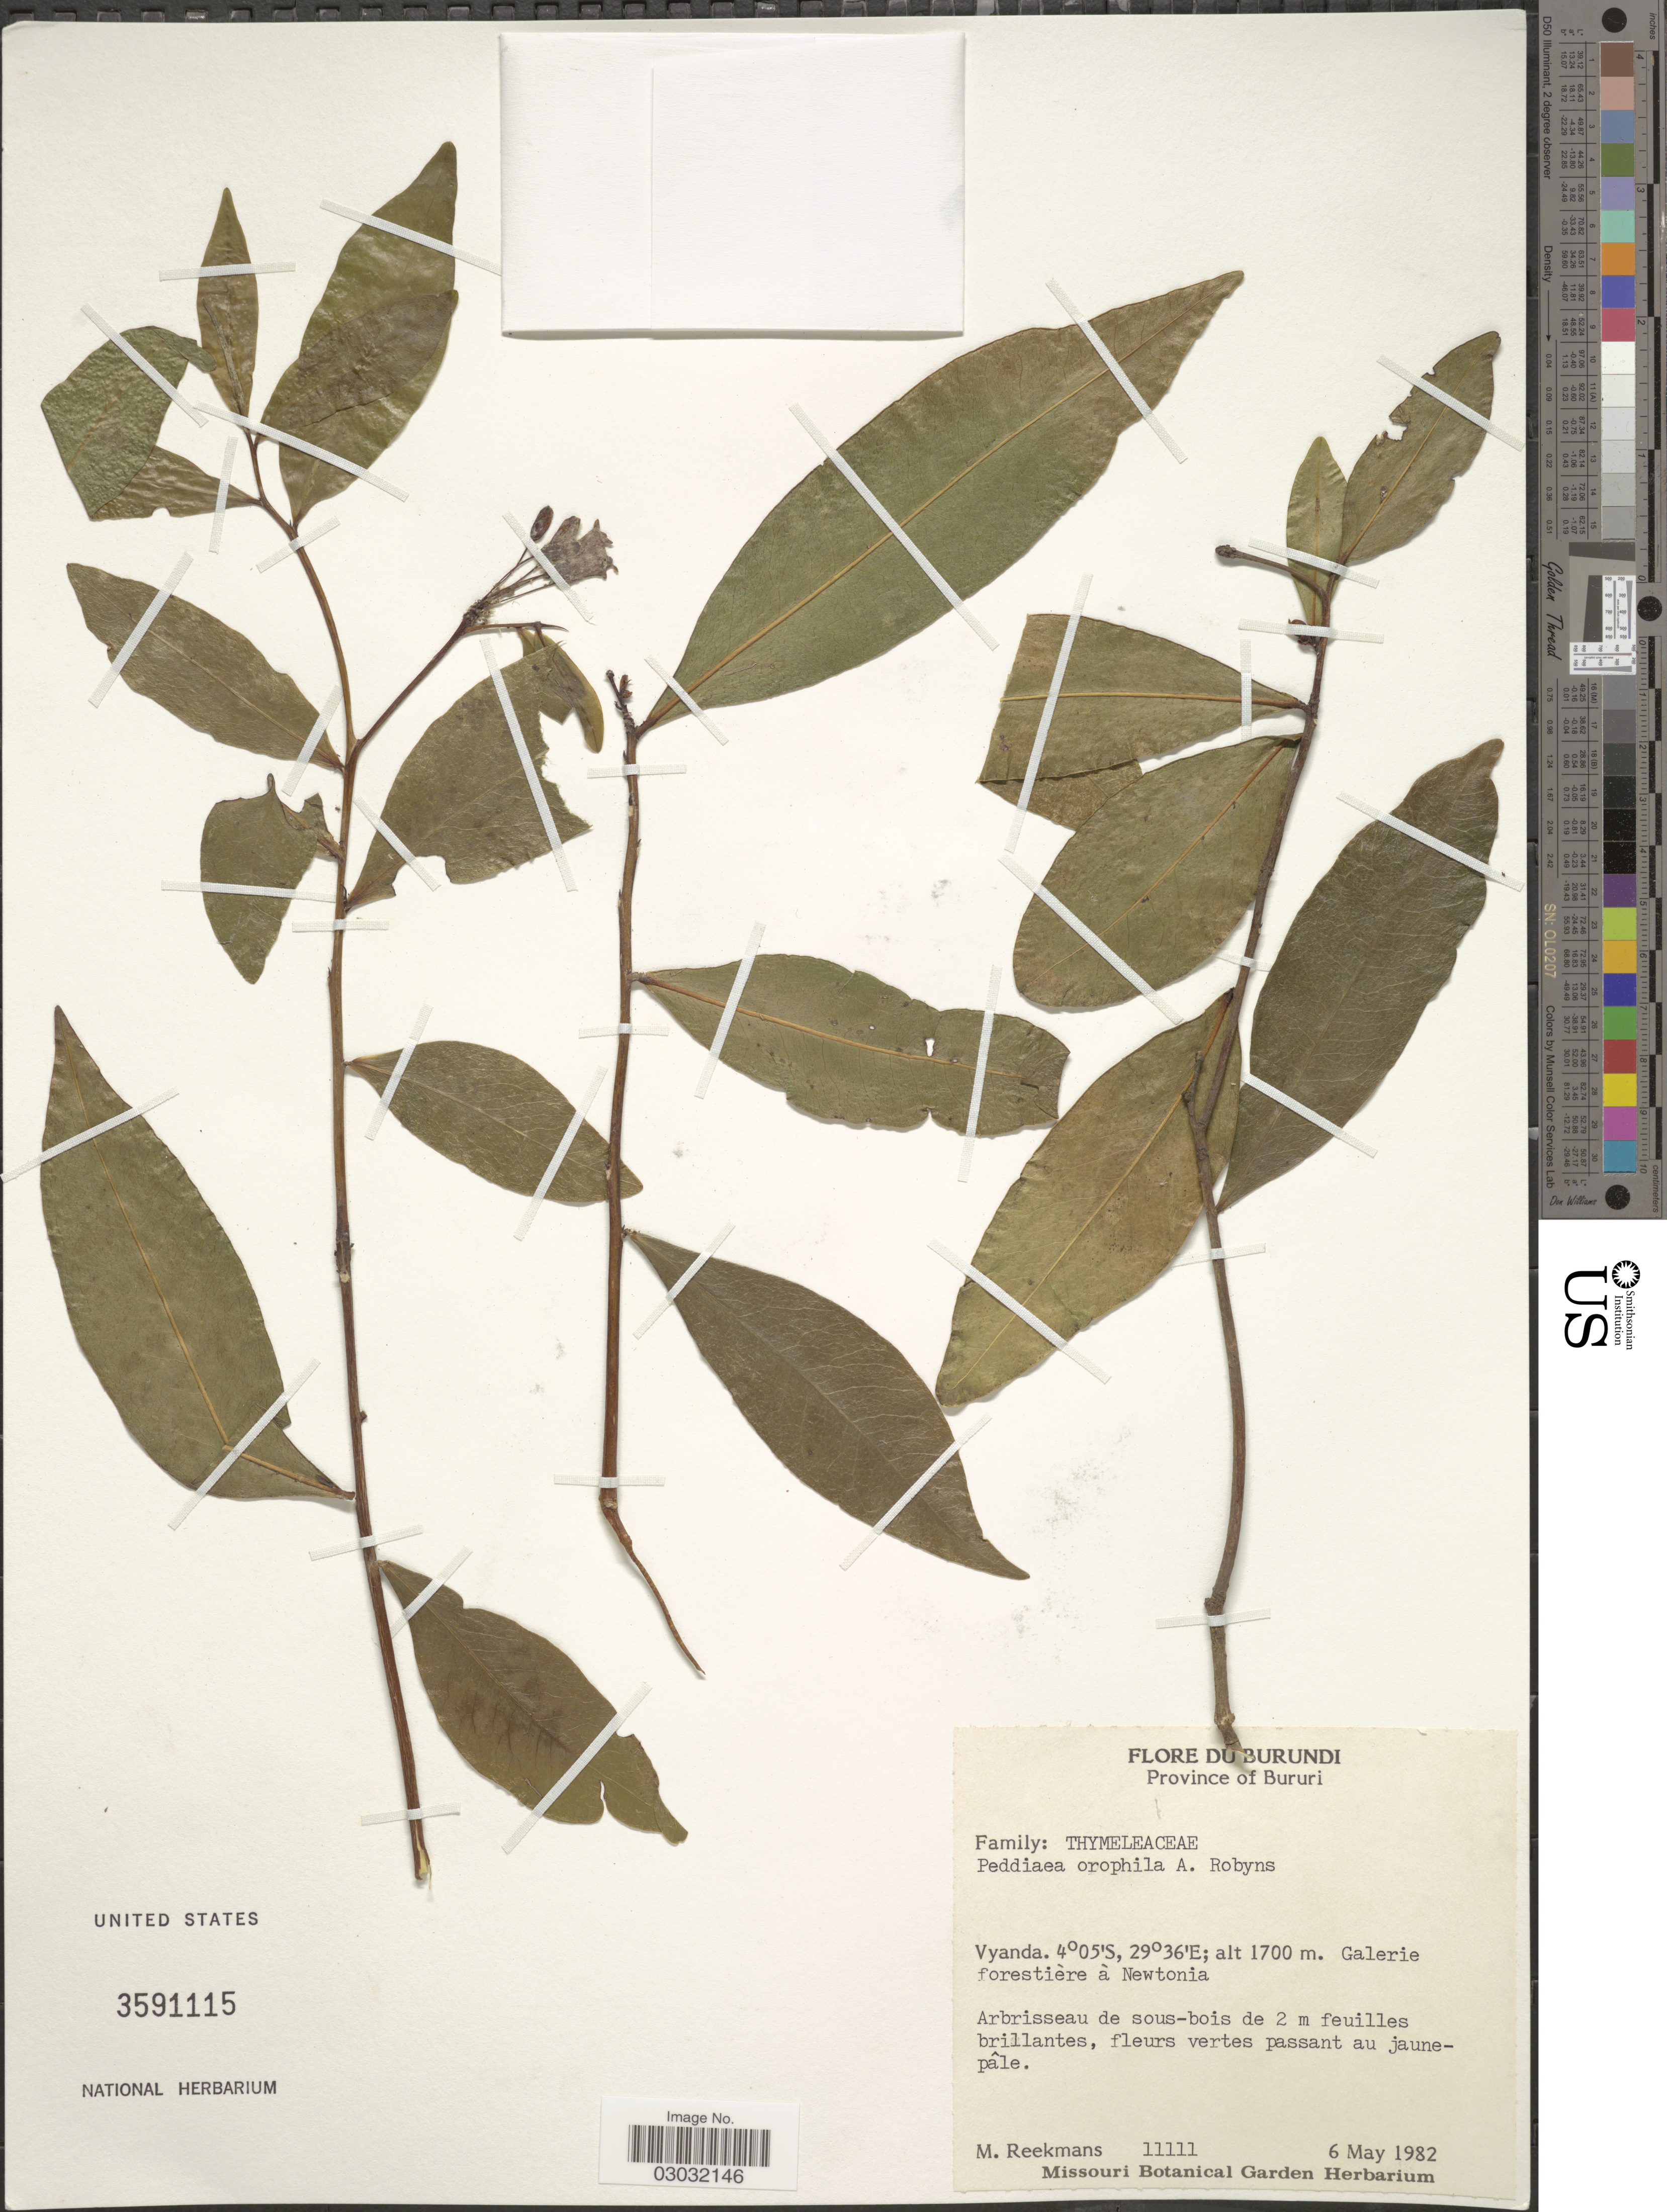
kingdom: Plantae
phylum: Tracheophyta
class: Magnoliopsida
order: Malvales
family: Thymelaeaceae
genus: Peddiea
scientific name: Peddiea orophila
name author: A. Robyns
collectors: M. Reekmans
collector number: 11111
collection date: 1982-05-06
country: Burundi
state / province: Bururi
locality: Vyanda. Galerie forestière à Newtonia.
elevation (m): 1700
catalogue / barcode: US 3591115